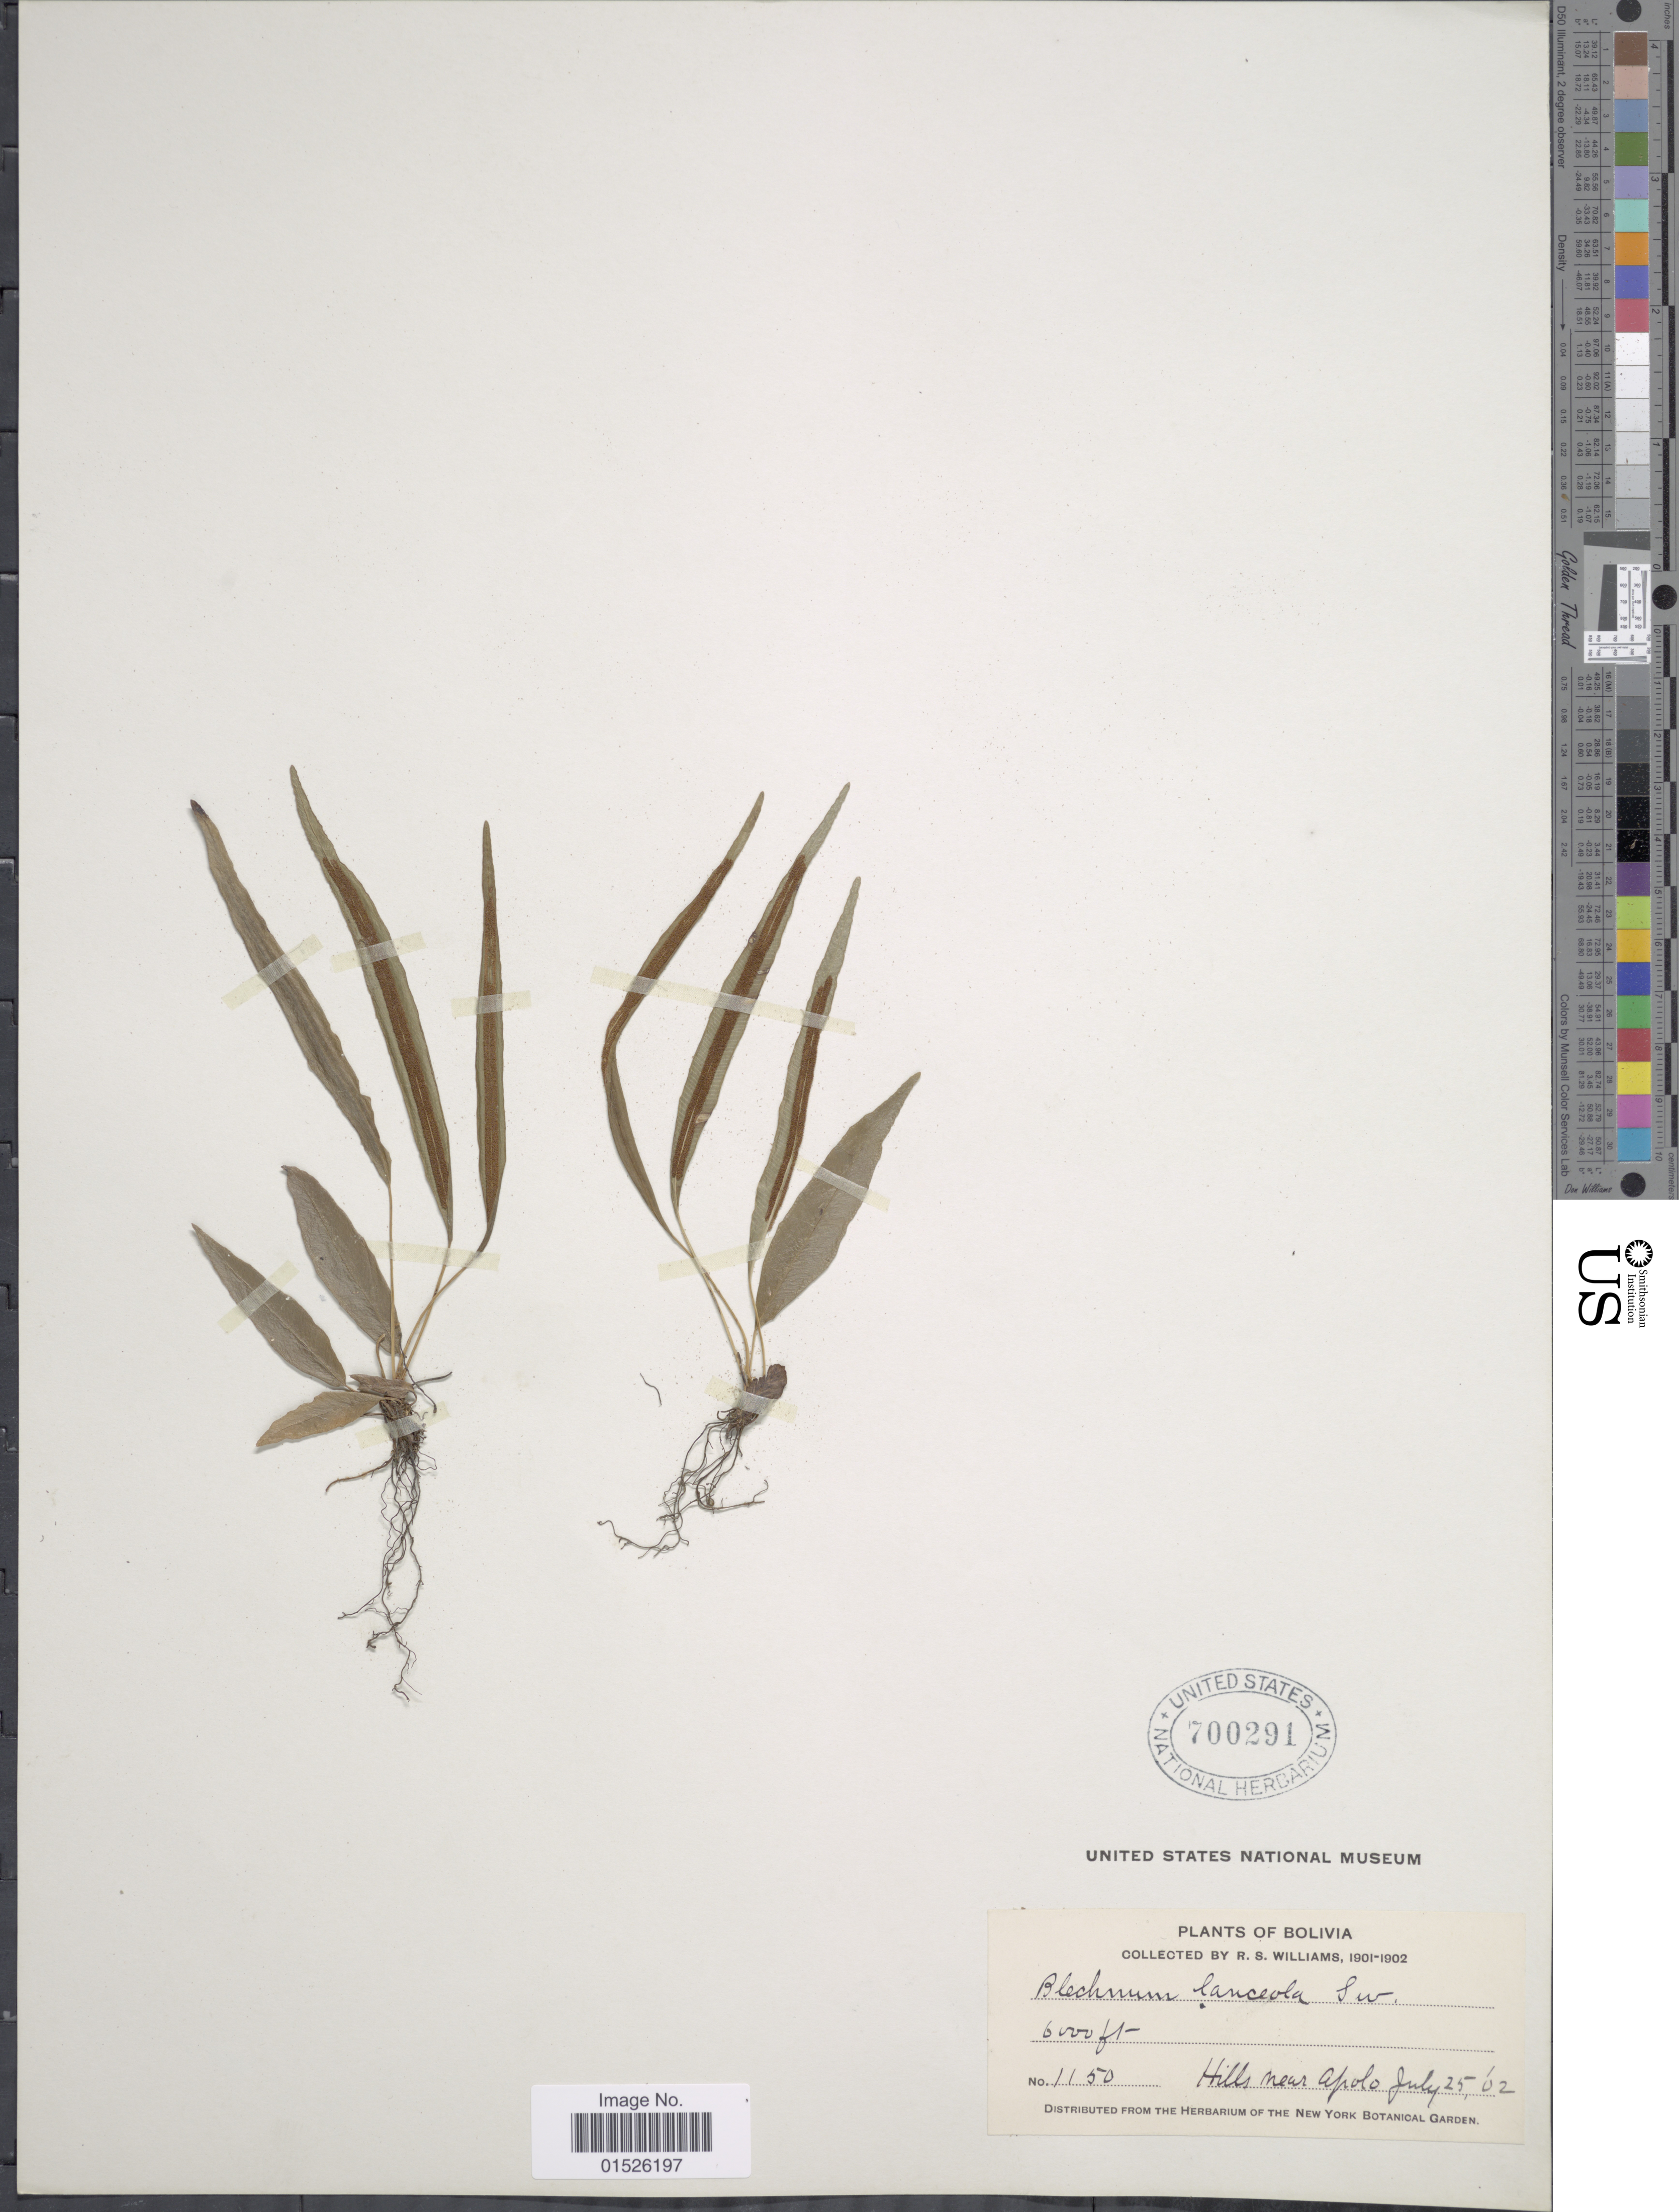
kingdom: Plantae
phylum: Tracheophyta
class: Polypodiopsida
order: Polypodiales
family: Blechnaceae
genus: Blechnum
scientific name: Blechnum lanceola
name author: Sw.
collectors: R. S. Williams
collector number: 1150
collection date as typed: July 25, '02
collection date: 1902-07-25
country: Bolivia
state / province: La Paz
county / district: Franz Tamayo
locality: Near Apolo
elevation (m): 1829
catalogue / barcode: US 700291